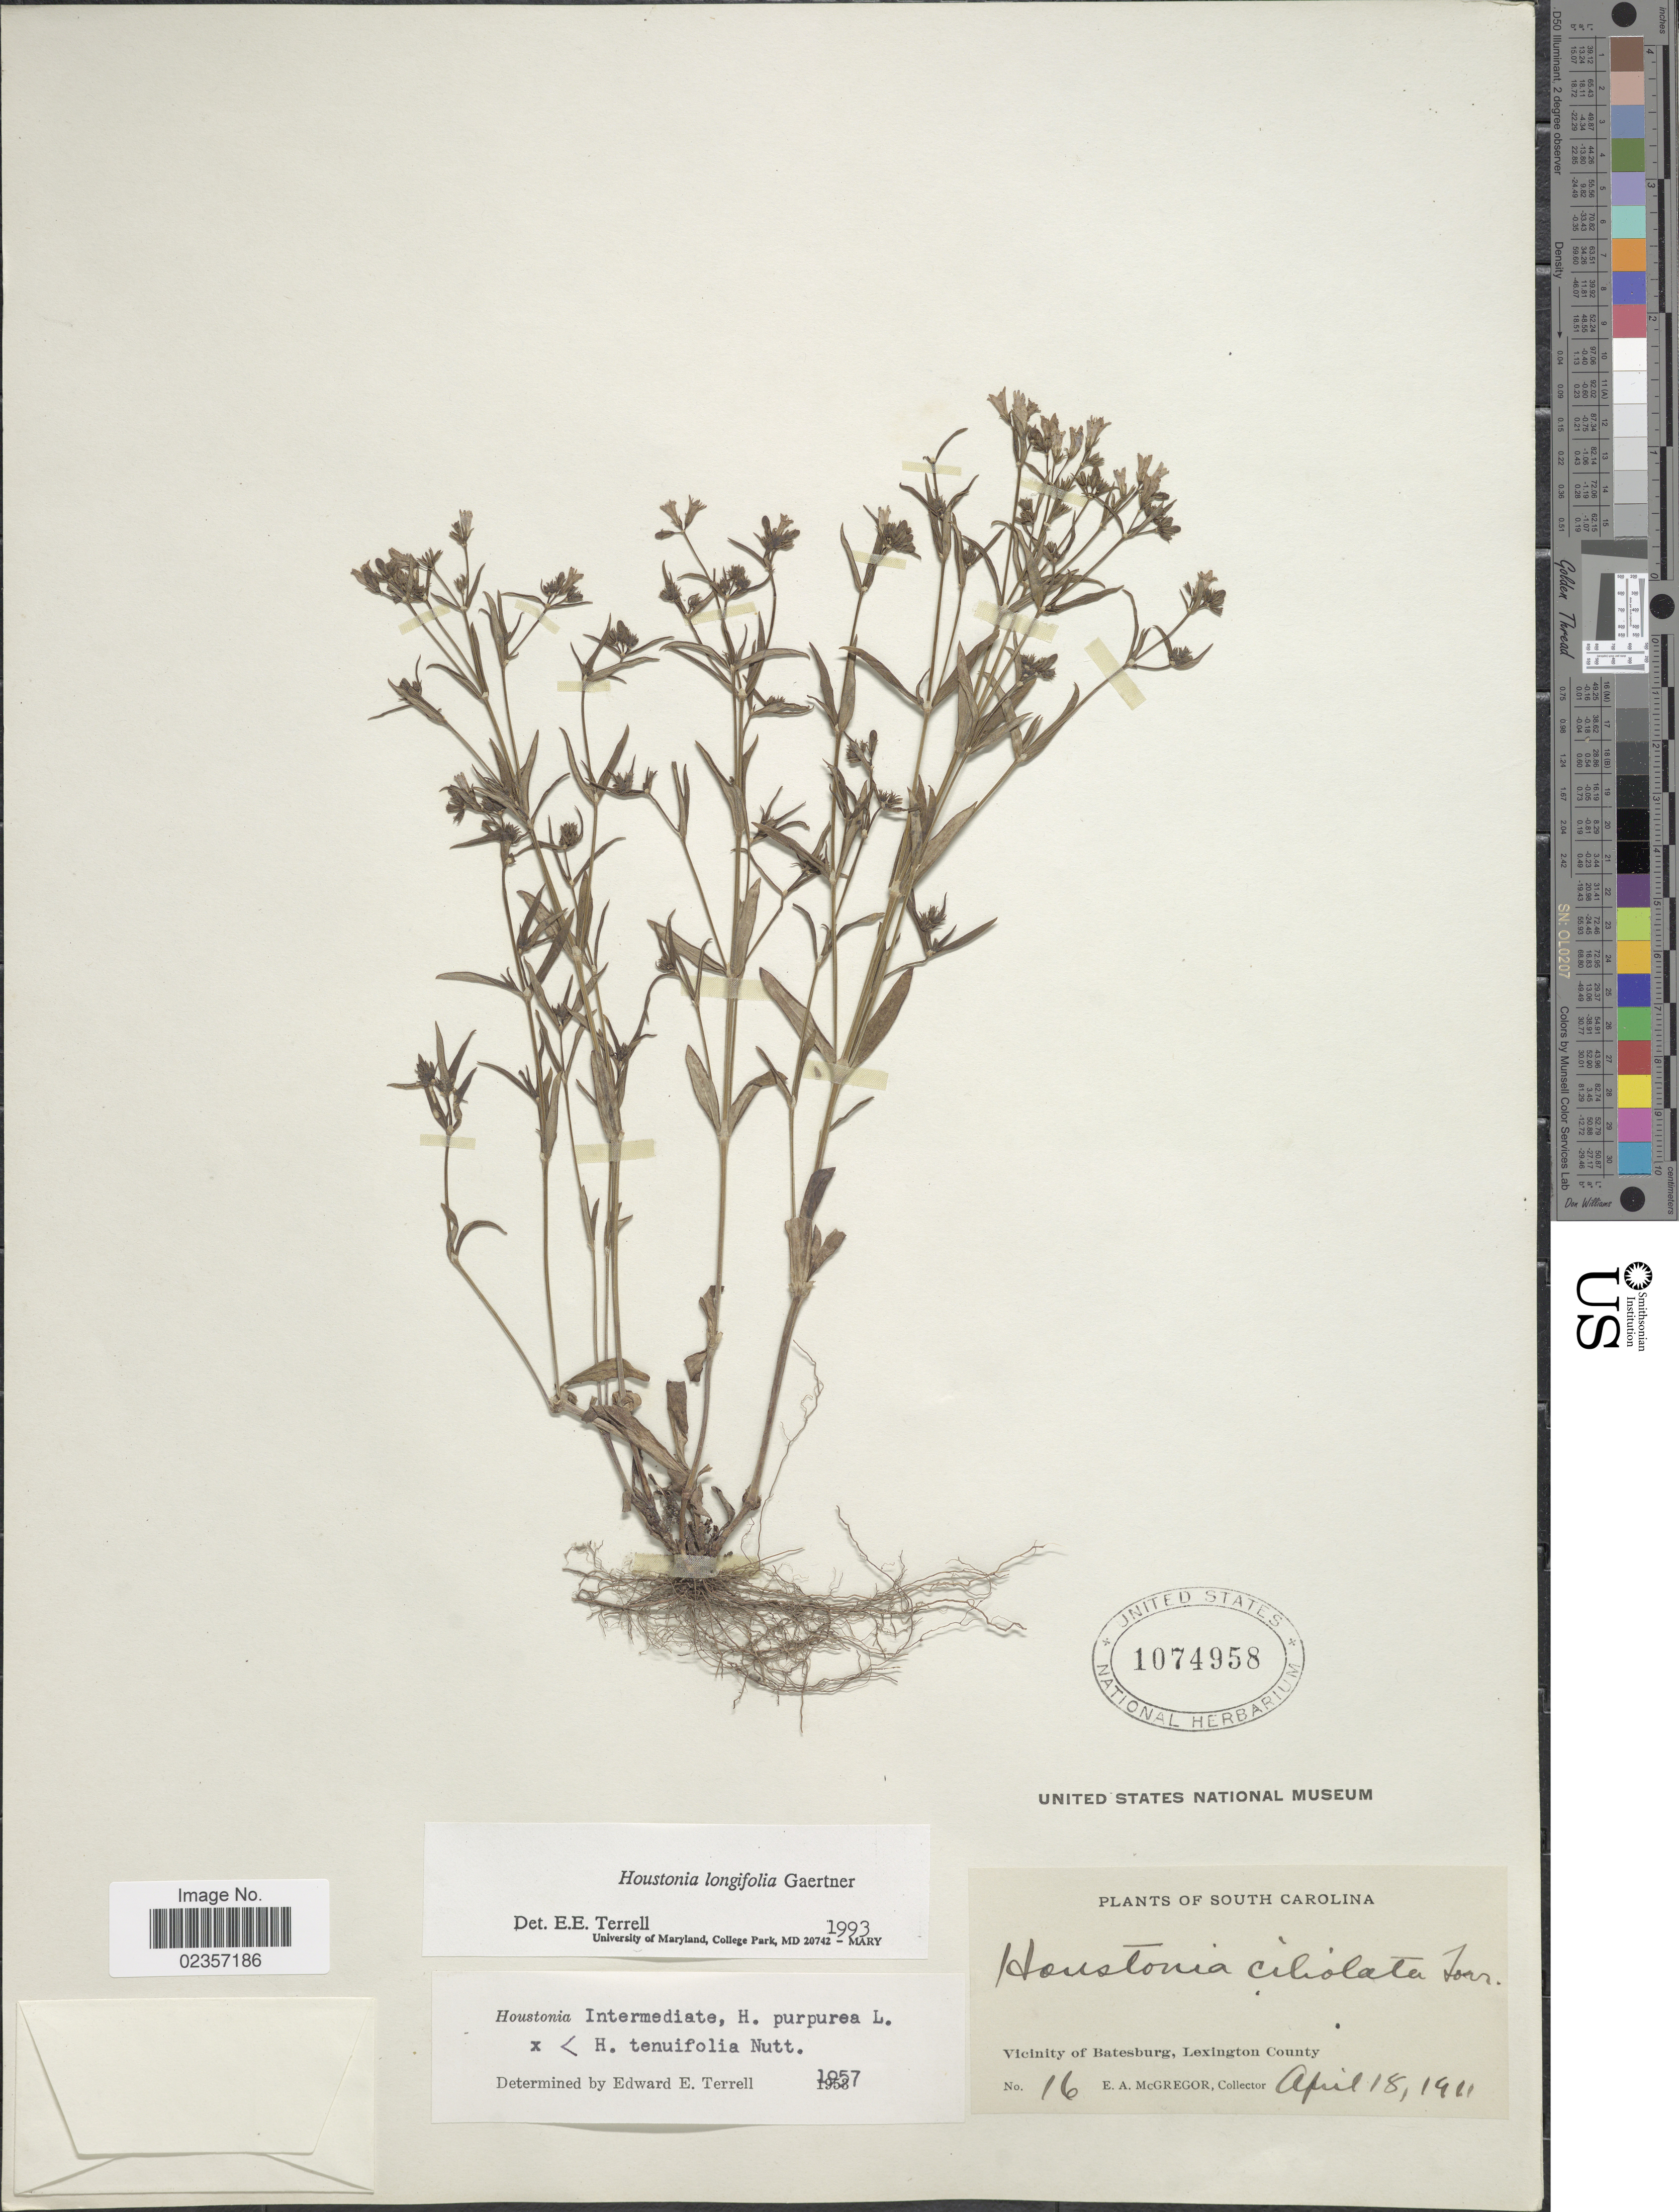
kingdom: Plantae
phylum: Tracheophyta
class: Magnoliopsida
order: Gentianales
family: Rubiaceae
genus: Houstonia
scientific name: Houstonia longifolia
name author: Gaertn.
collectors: E. A. McGregor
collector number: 16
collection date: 1911-04-18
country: United States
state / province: South Carolina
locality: Vicinity of Batesburg, Lexington County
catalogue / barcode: US 1074958